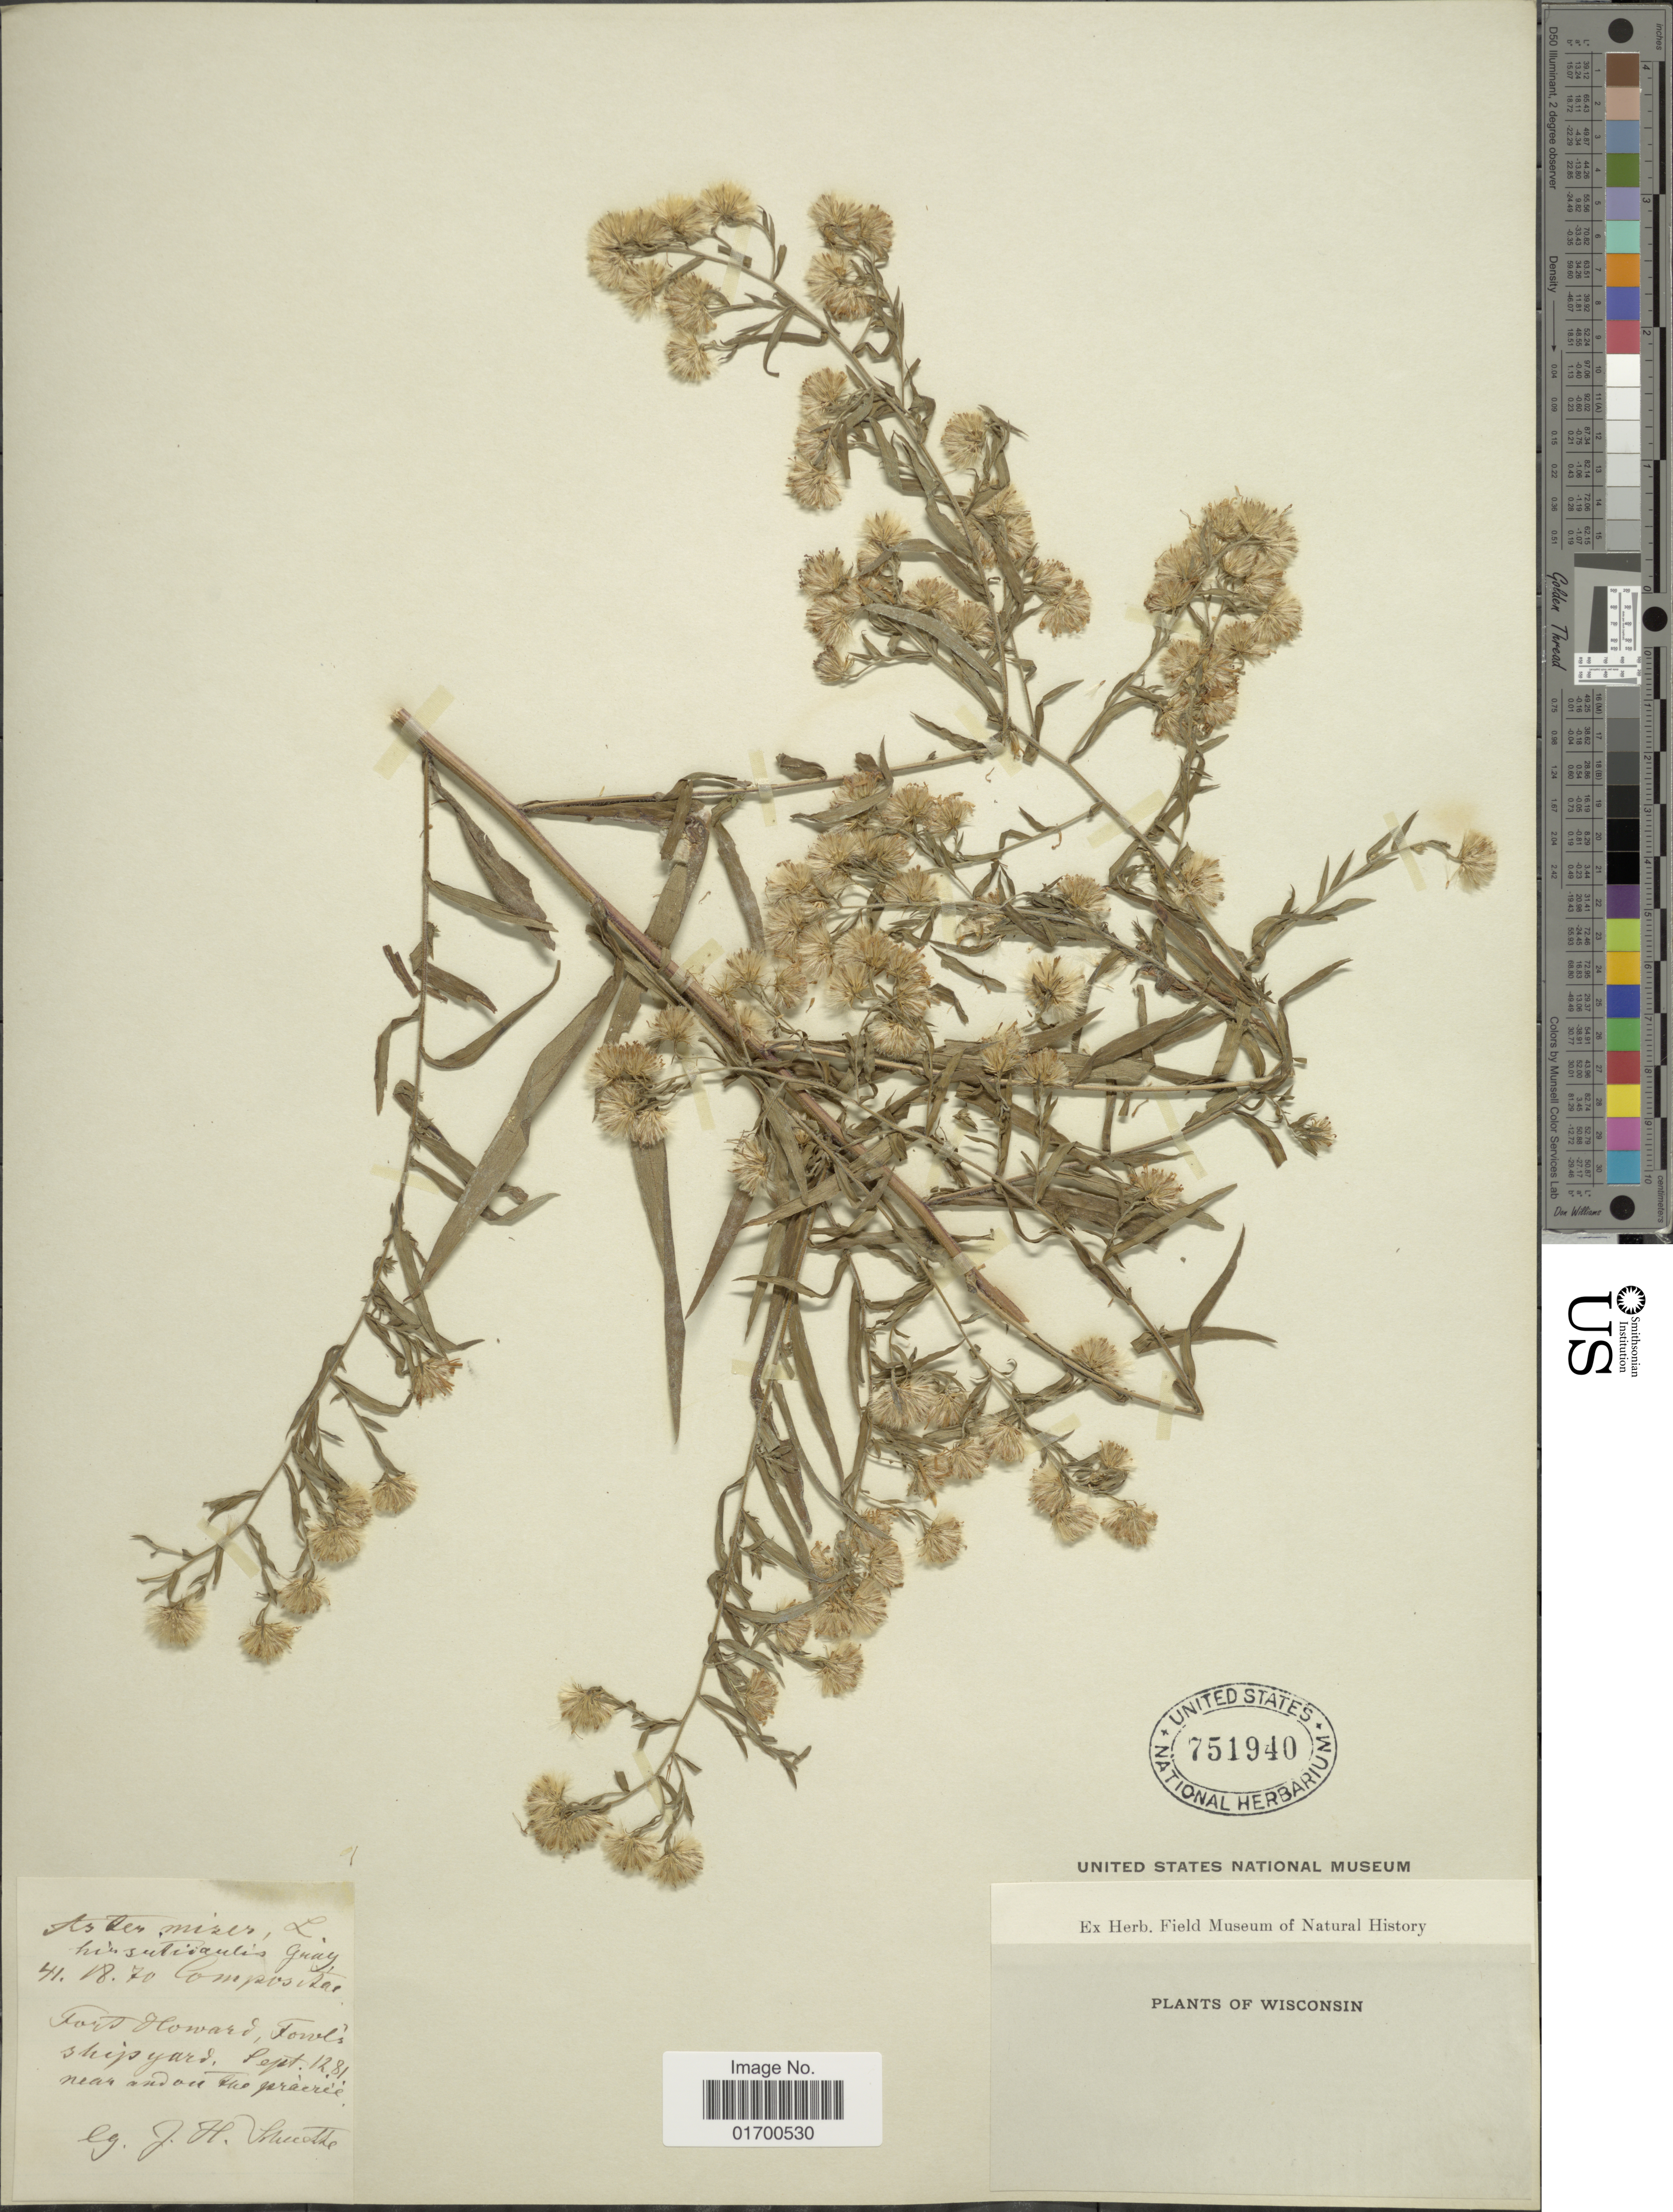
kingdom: Plantae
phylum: Tracheophyta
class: Magnoliopsida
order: Asterales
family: Asteraceae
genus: Symphyotrichum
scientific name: Symphyotrichum lateriflorum var. hirsuticaule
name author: (DC.) G.L. Nesom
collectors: J. H. Schuette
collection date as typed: Transcribed d/m/y: 12/9/81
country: United States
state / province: Wisconsin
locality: Fort Howard, Fonels ship yard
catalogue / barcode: US 751940